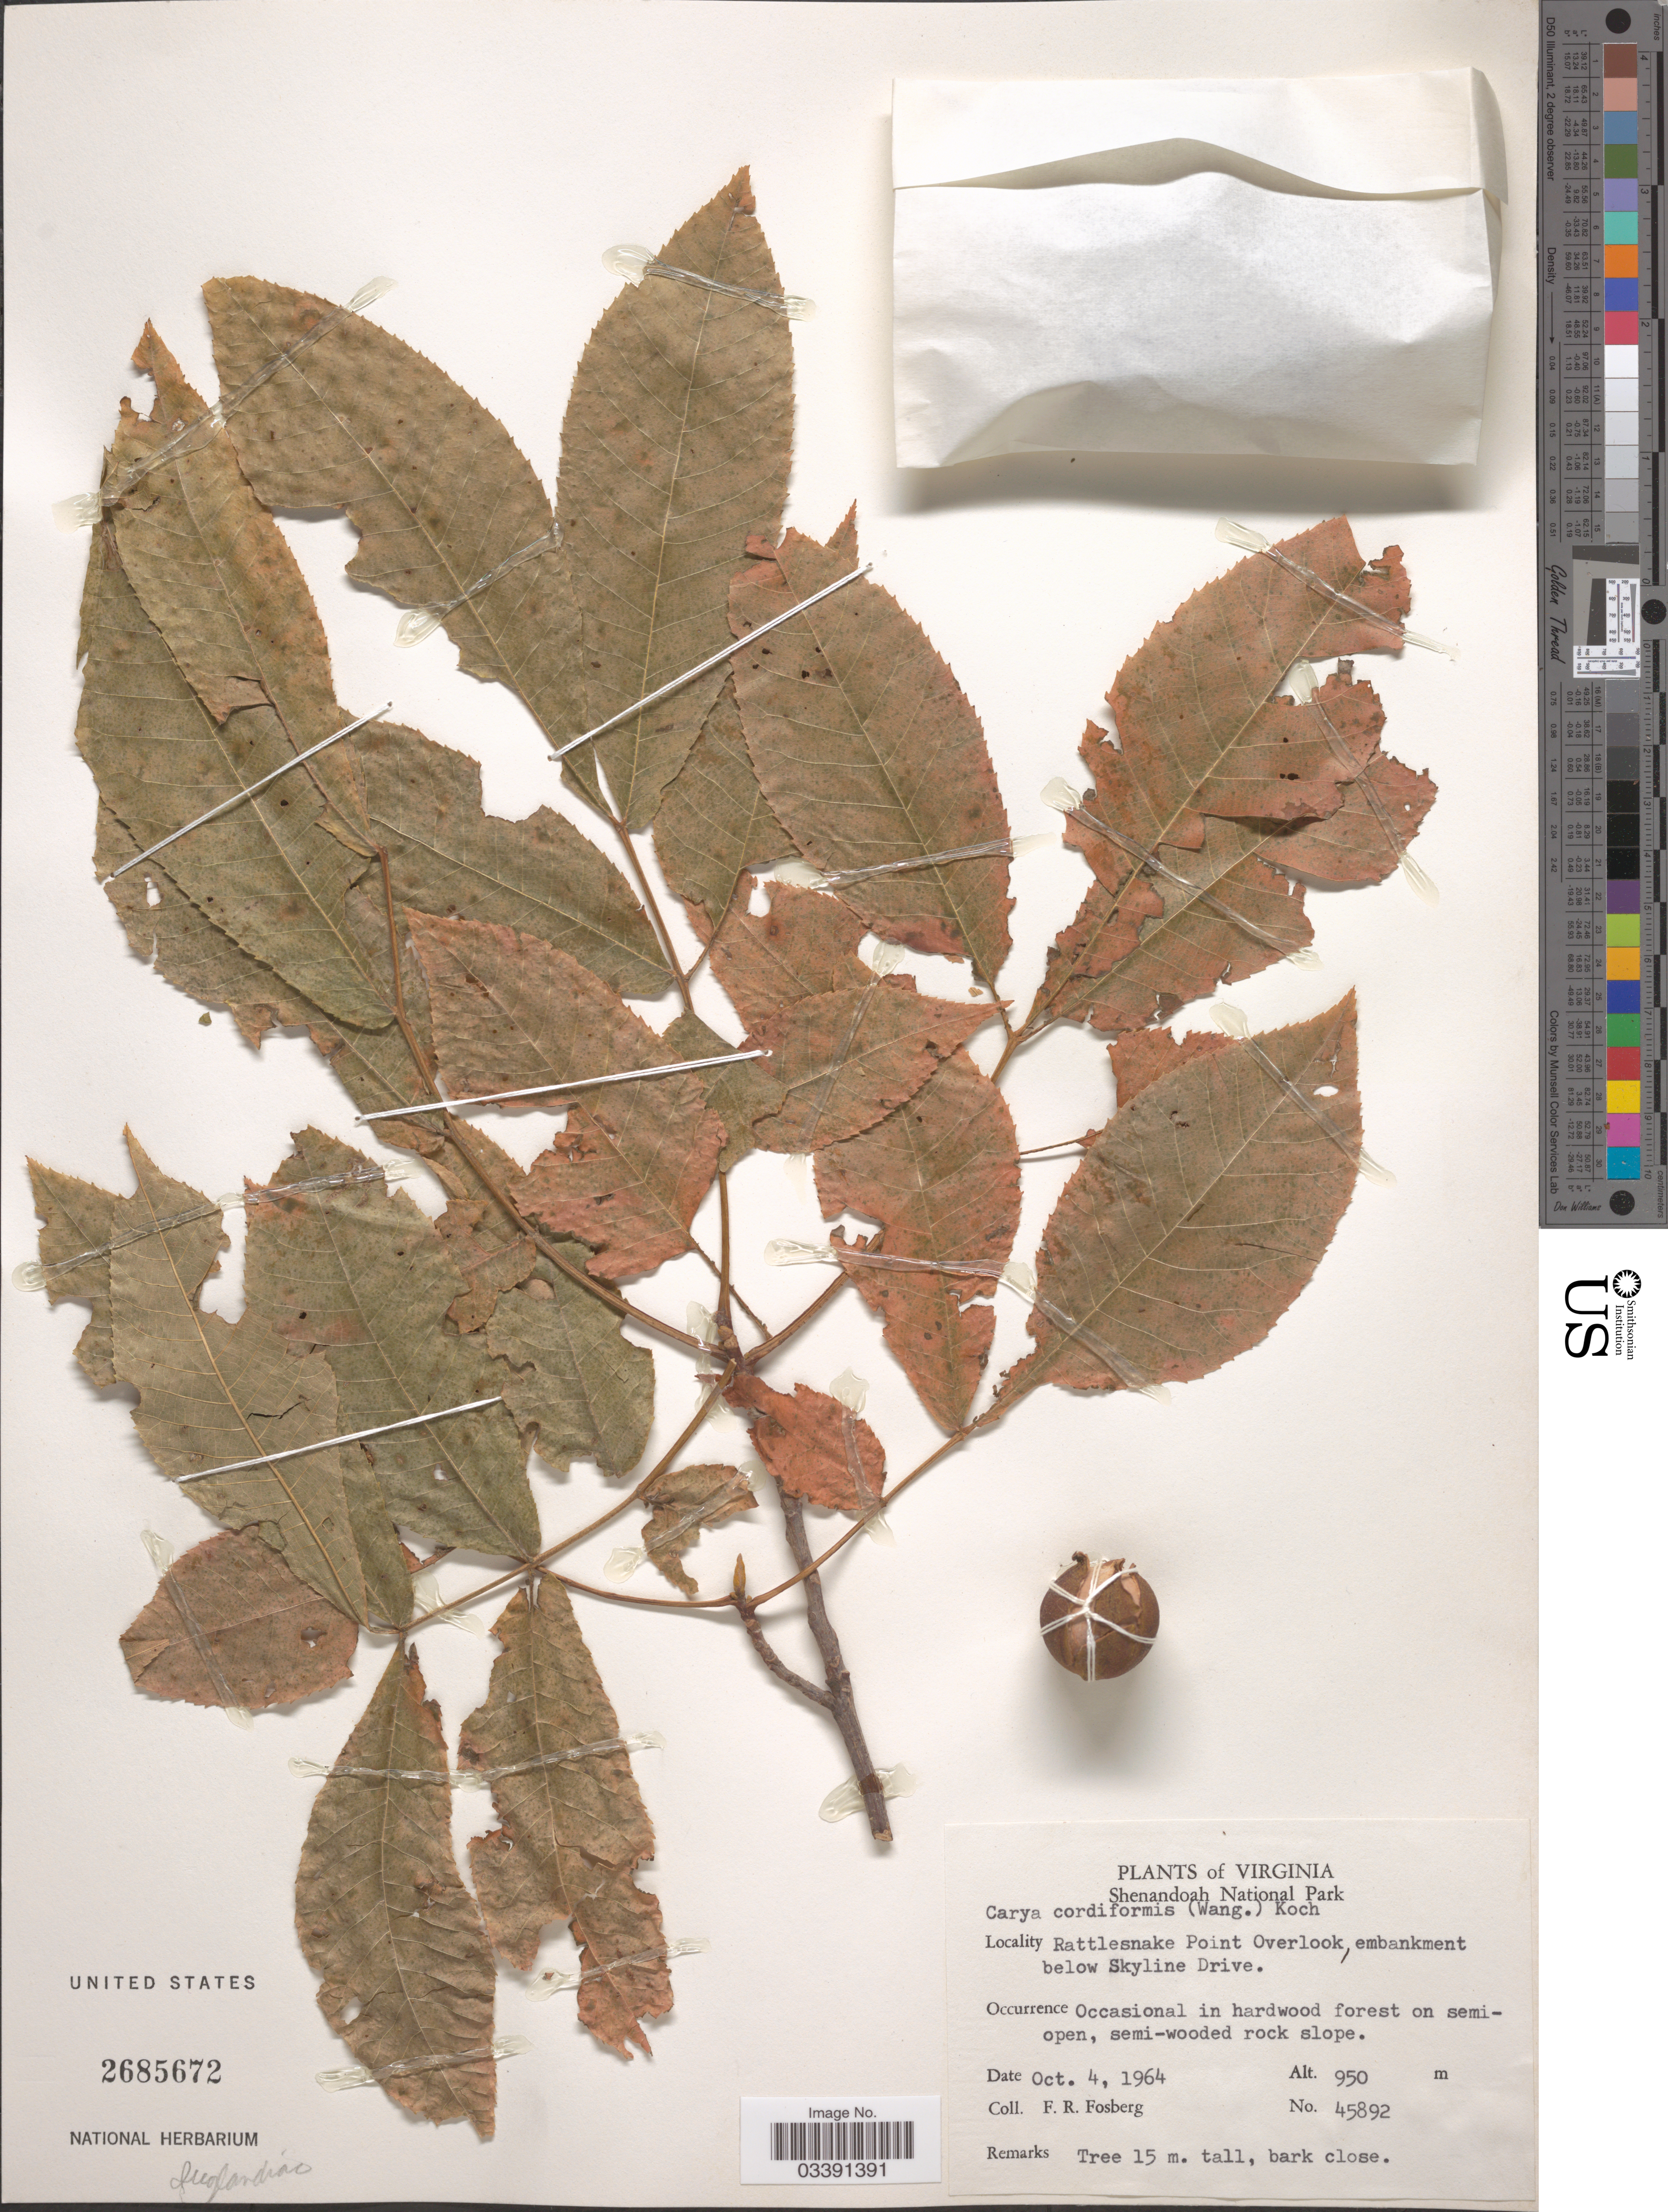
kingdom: Plantae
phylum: Tracheophyta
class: Magnoliopsida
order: Fagales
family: Juglandaceae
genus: Carya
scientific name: Carya cordiformis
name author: (Wangenh.) K. Koch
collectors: F. R. Fosberg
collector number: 45892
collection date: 1964-10-04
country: United States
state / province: Virginia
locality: Shenandoah National Park. Rattlesnake Point Overlook embankment below Skyline Drive.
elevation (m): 950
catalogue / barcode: US 2685672